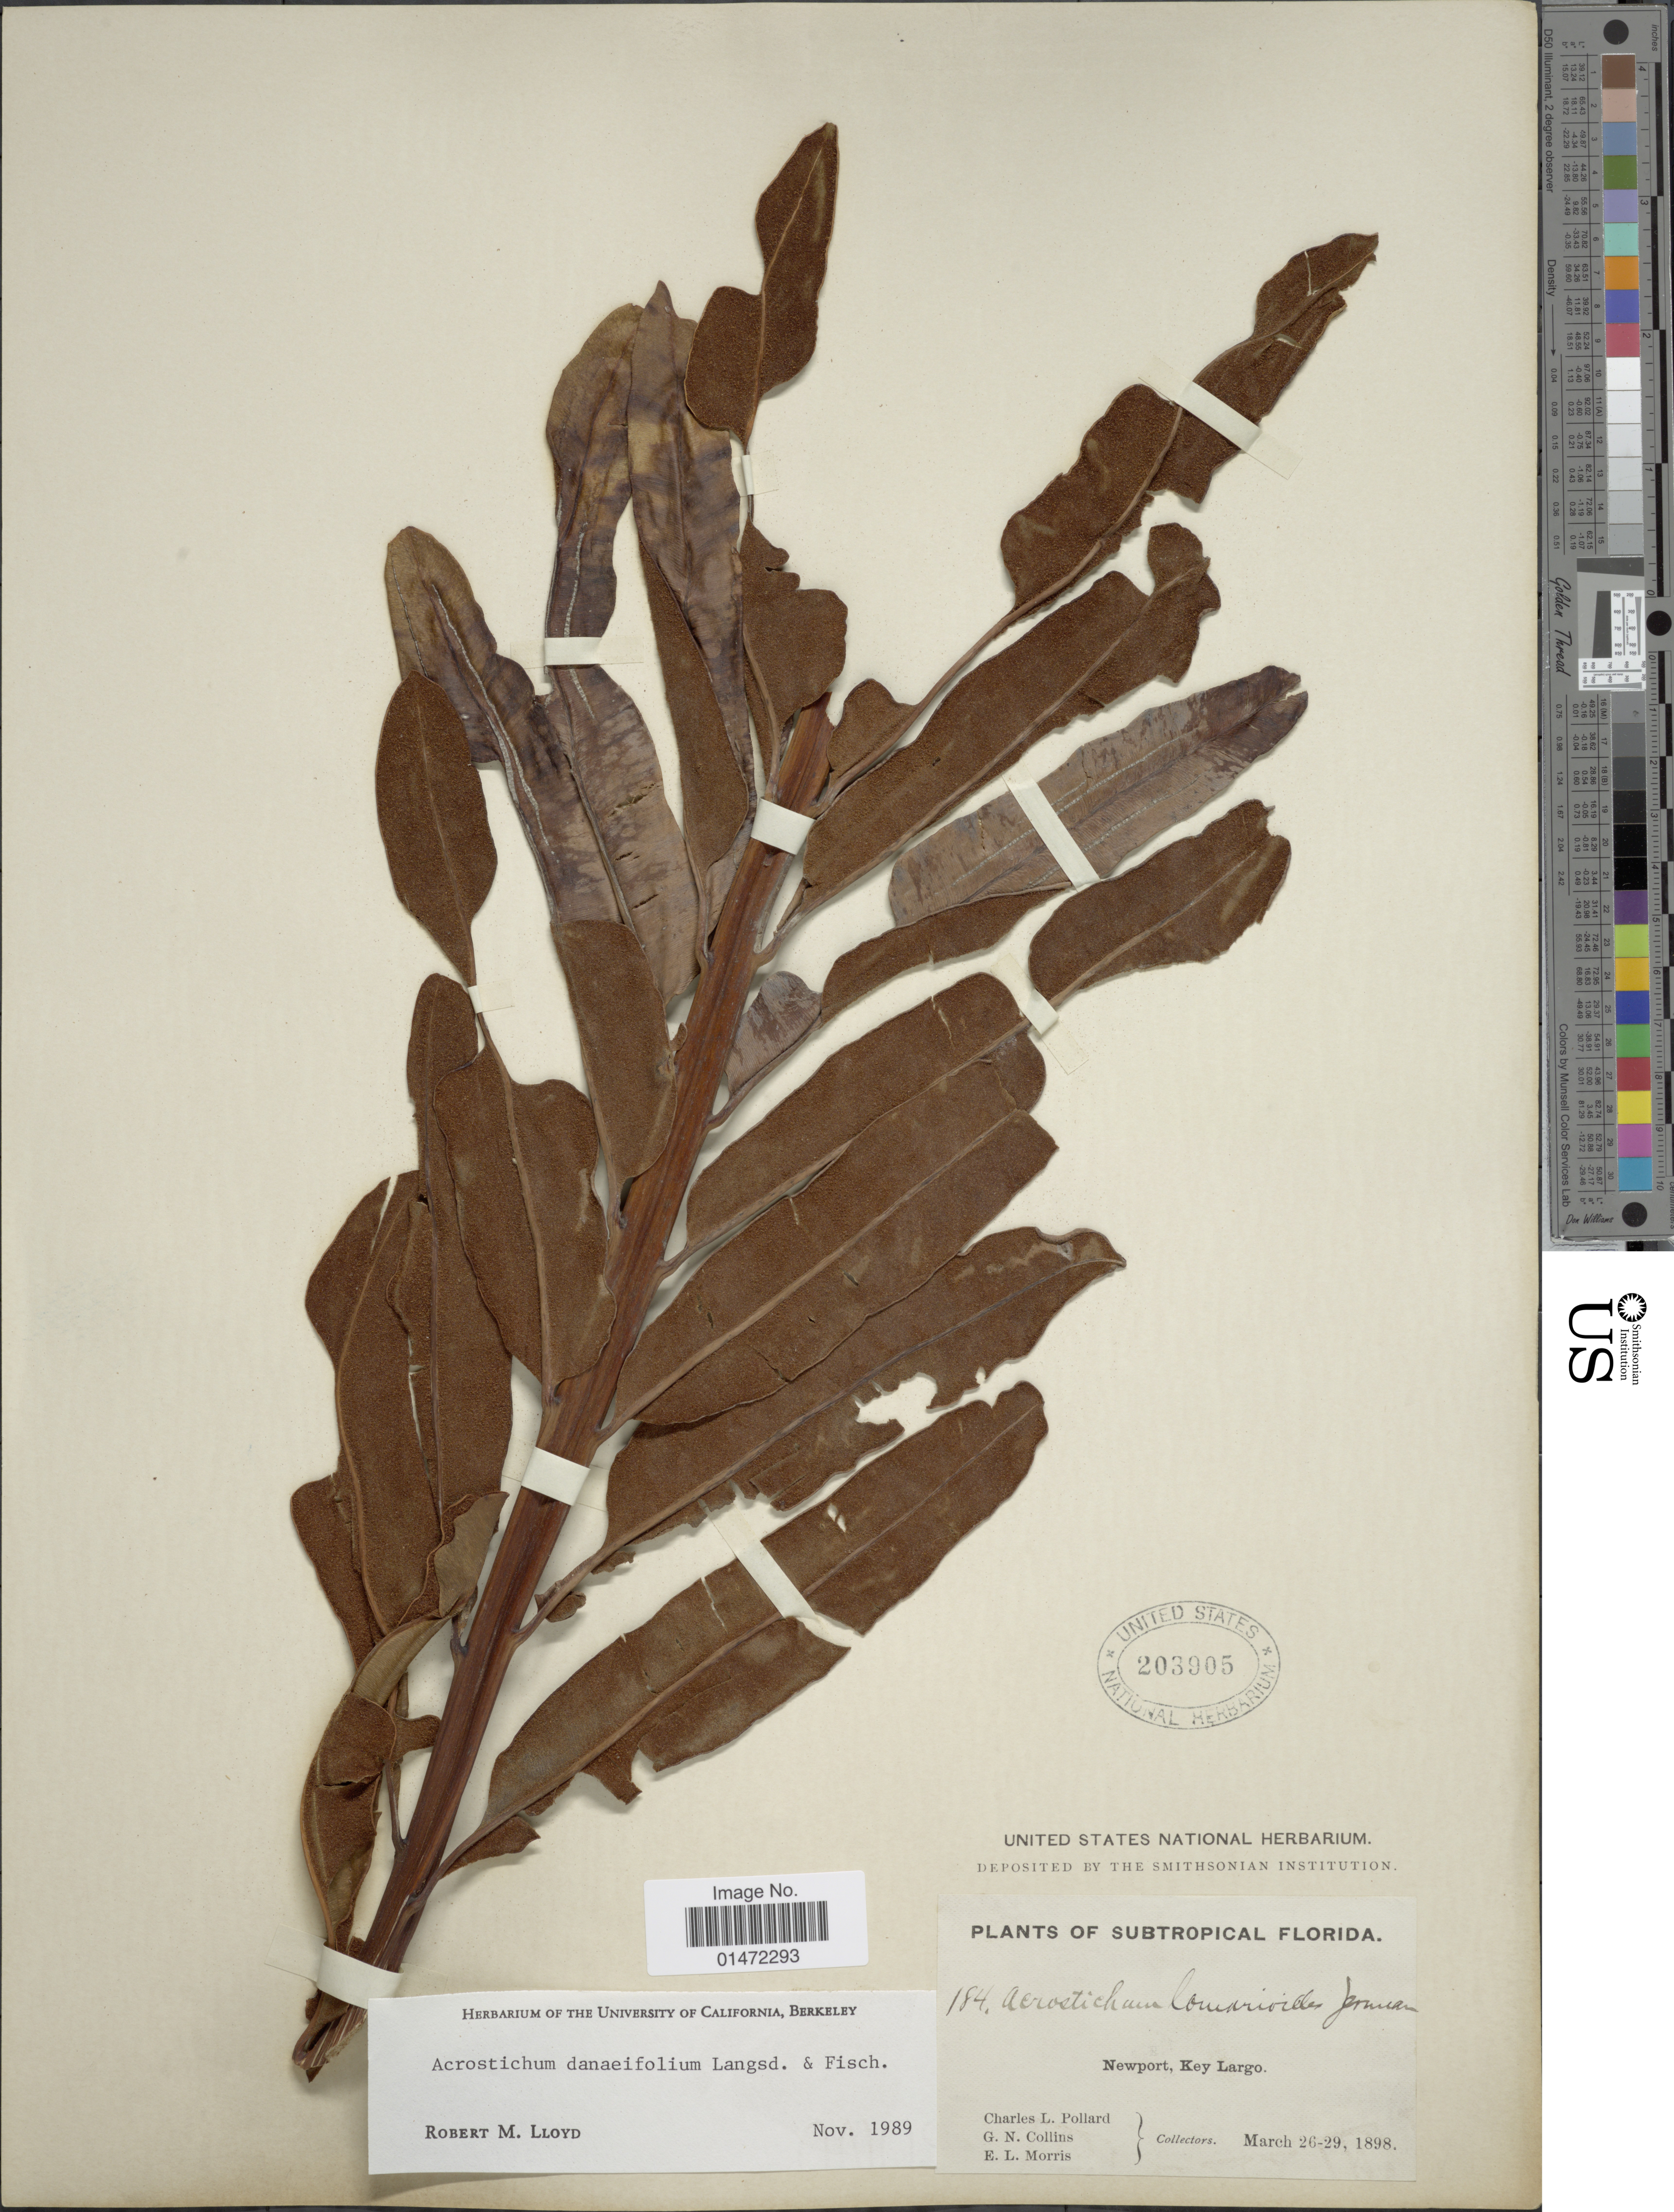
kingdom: Plantae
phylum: Tracheophyta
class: Polypodiopsida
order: Polypodiales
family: Pteridaceae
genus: Acrostichum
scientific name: Acrostichum danaeifolium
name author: Langsd. & Fisch.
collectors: C. L. Pollard, G. Collins & E. Morris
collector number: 184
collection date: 1898-03-26/1898-03-29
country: United States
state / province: Florida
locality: Subtropical Florida. Newport, Key Largo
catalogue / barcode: US 203905